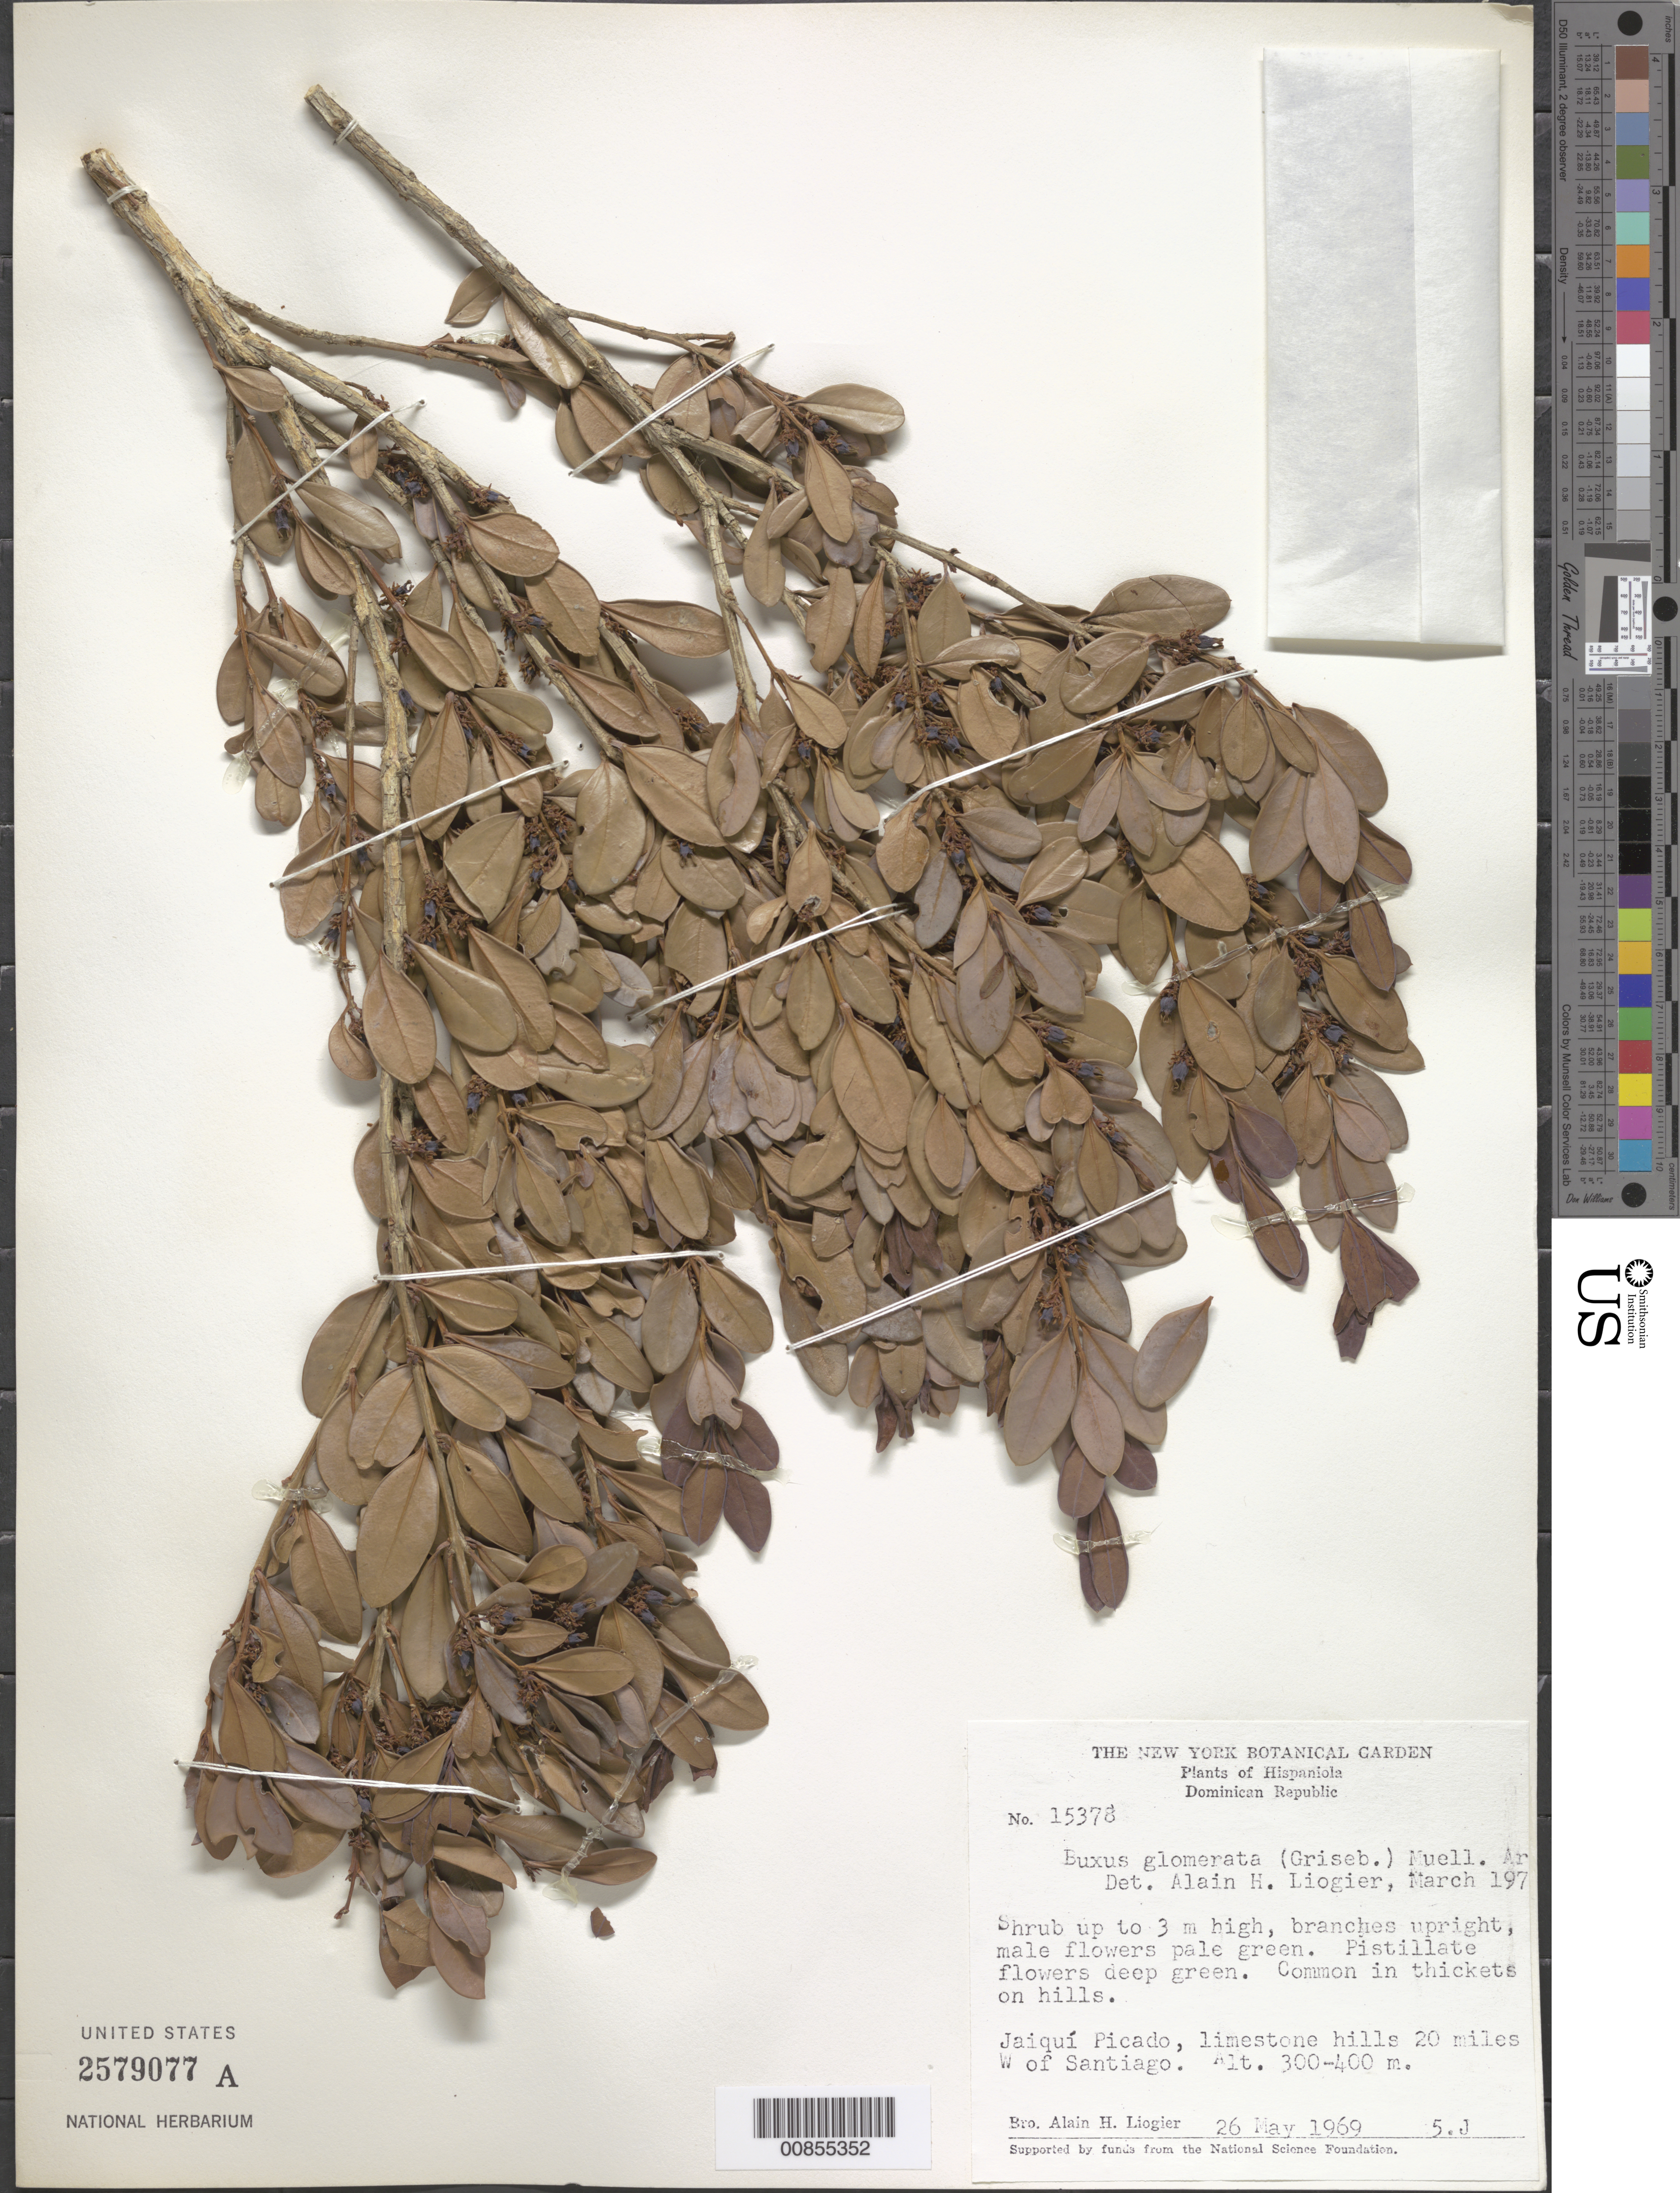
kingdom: Plantae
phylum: Tracheophyta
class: Magnoliopsida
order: Buxales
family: Buxaceae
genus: Buxus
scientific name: Buxus glomerata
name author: (Griseb.) Müll. Arg.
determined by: Liogier, Alain H.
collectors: A. H. Liogier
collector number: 15378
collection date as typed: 26 May 1969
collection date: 1969-05-26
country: Dominican Republic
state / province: Santiago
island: Hispaniola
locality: Jaiquí Picado, 20 miles W of Santiago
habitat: In thickets on limestone hills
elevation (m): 300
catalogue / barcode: US 2579077